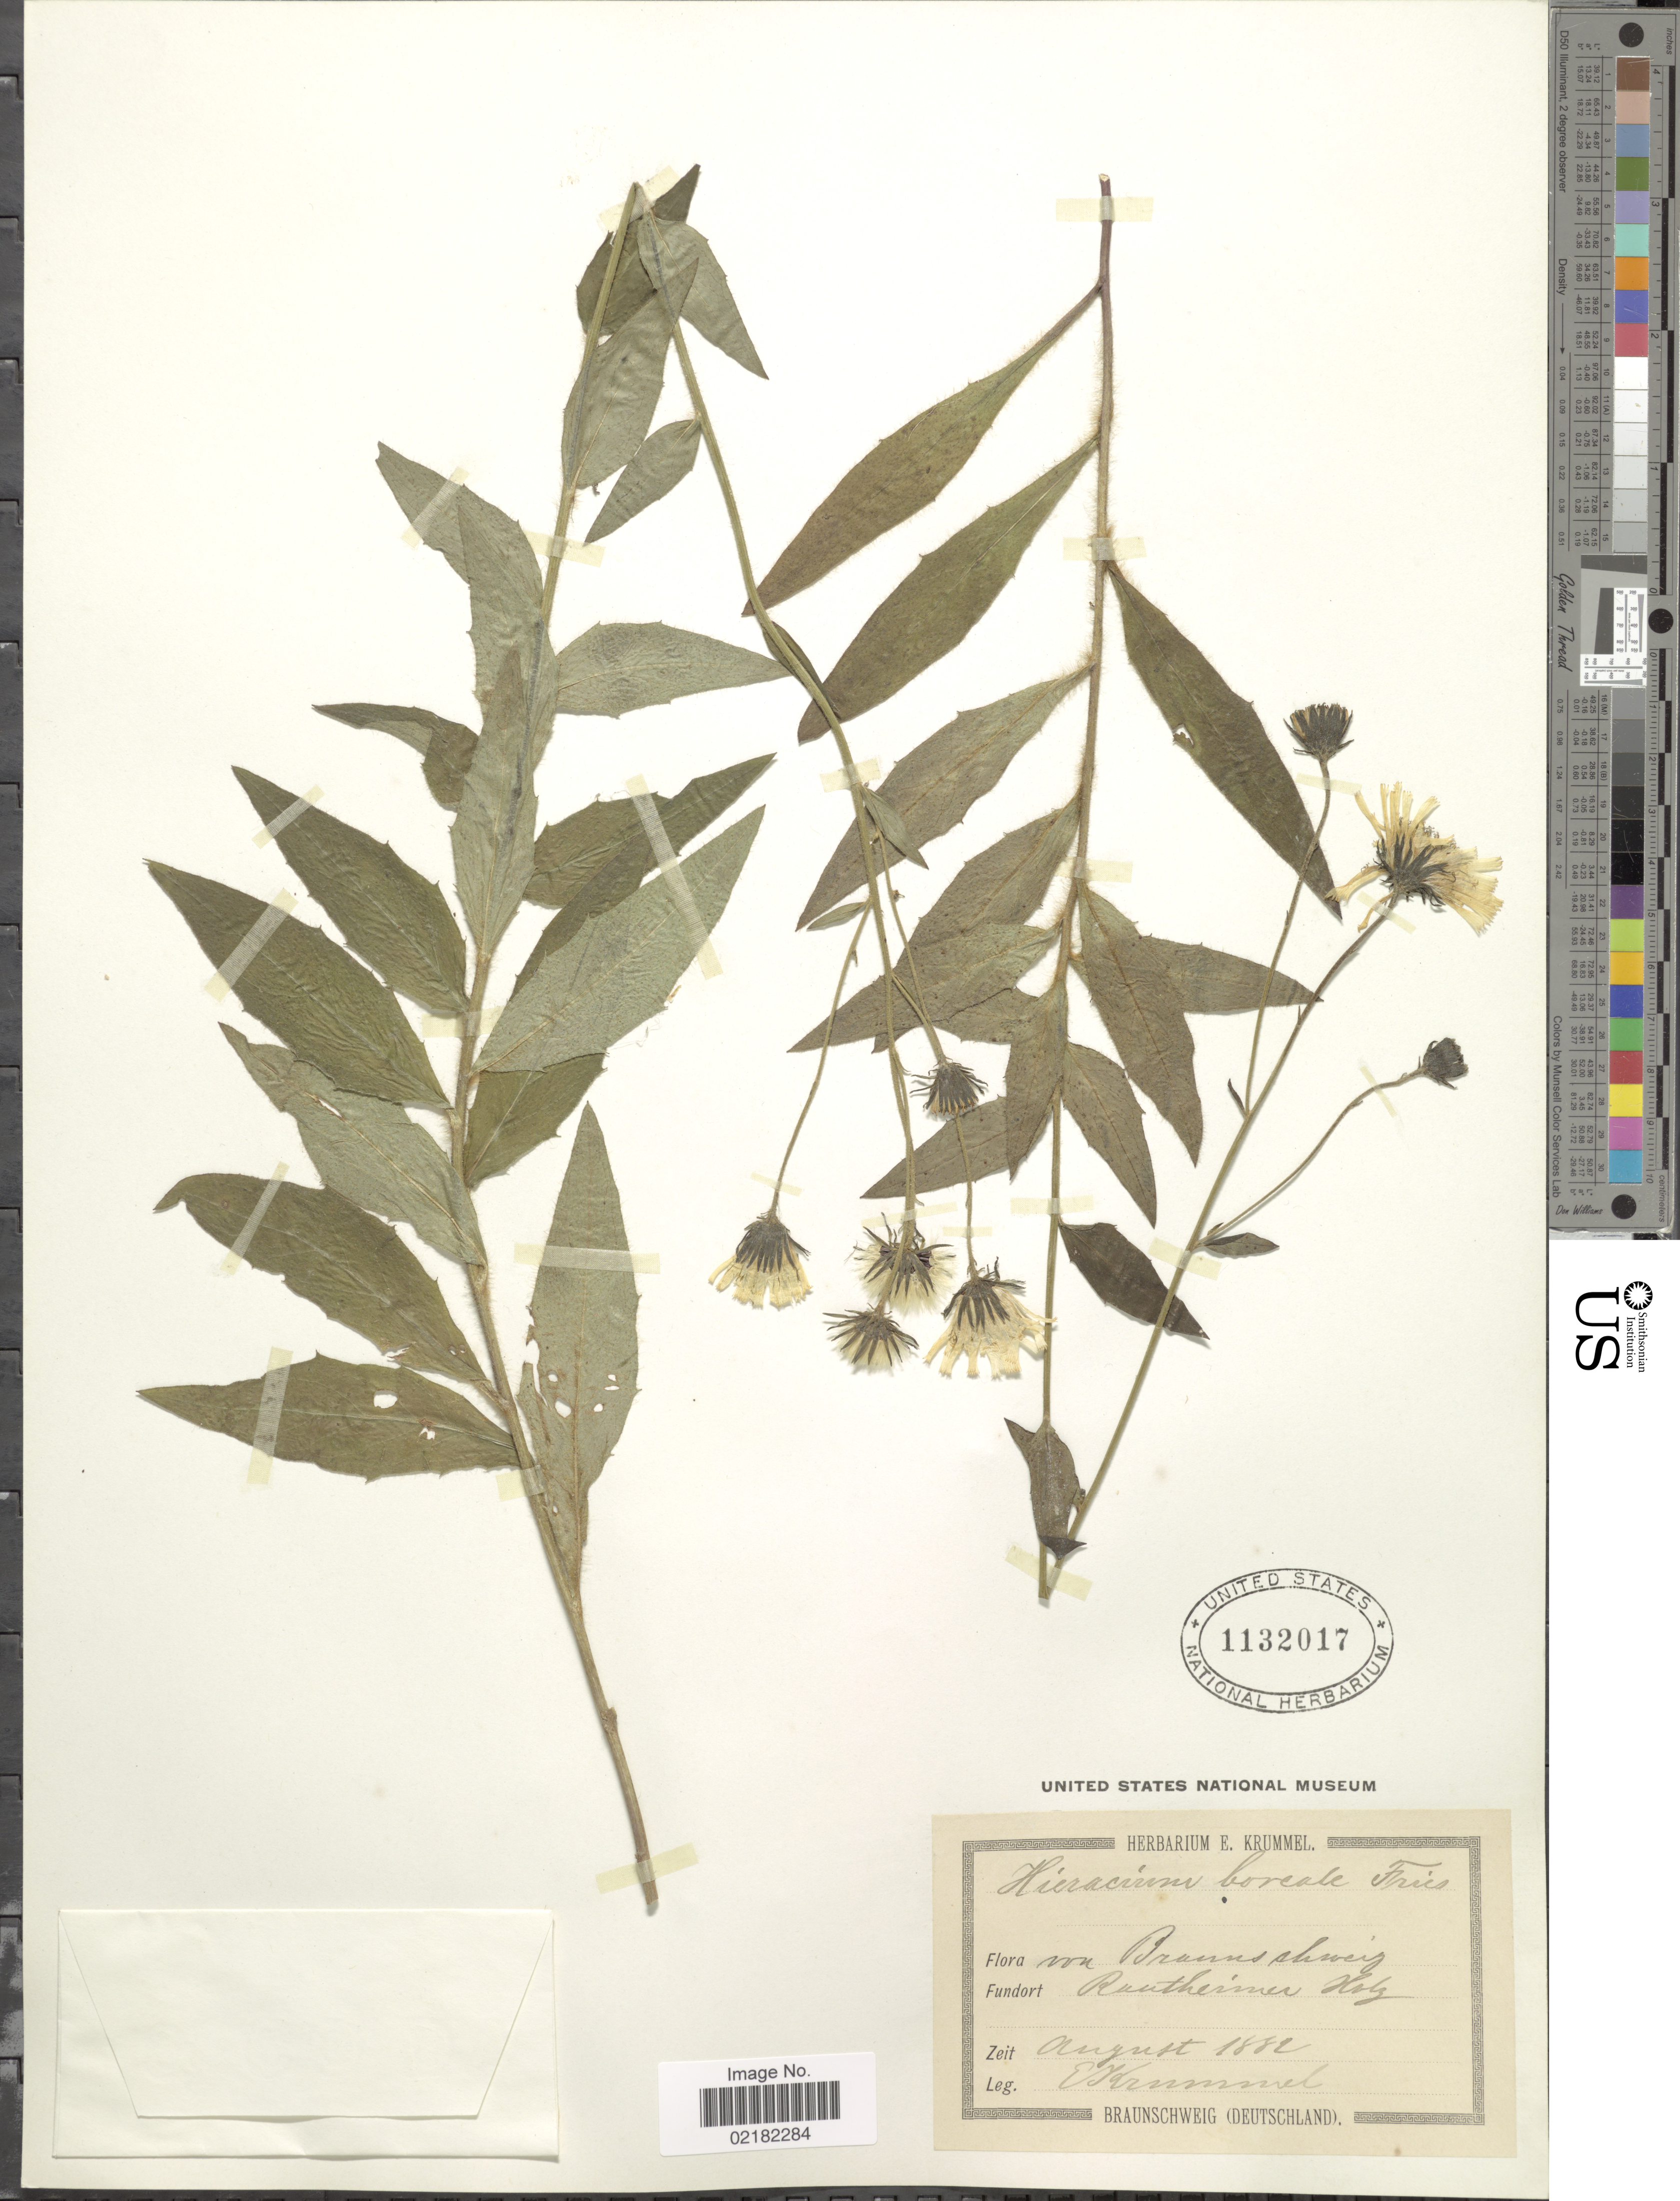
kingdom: Plantae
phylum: Tracheophyta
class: Magnoliopsida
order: Asterales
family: Asteraceae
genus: Hieracium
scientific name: Hieracium sabaudum subsp. boreale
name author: (Fr.) Hayek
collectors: E. Krummel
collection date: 1882-08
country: Germany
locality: Braunschweig (Deutschland), Ruutheimer Holz. [interpreted]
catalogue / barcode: US 1132017